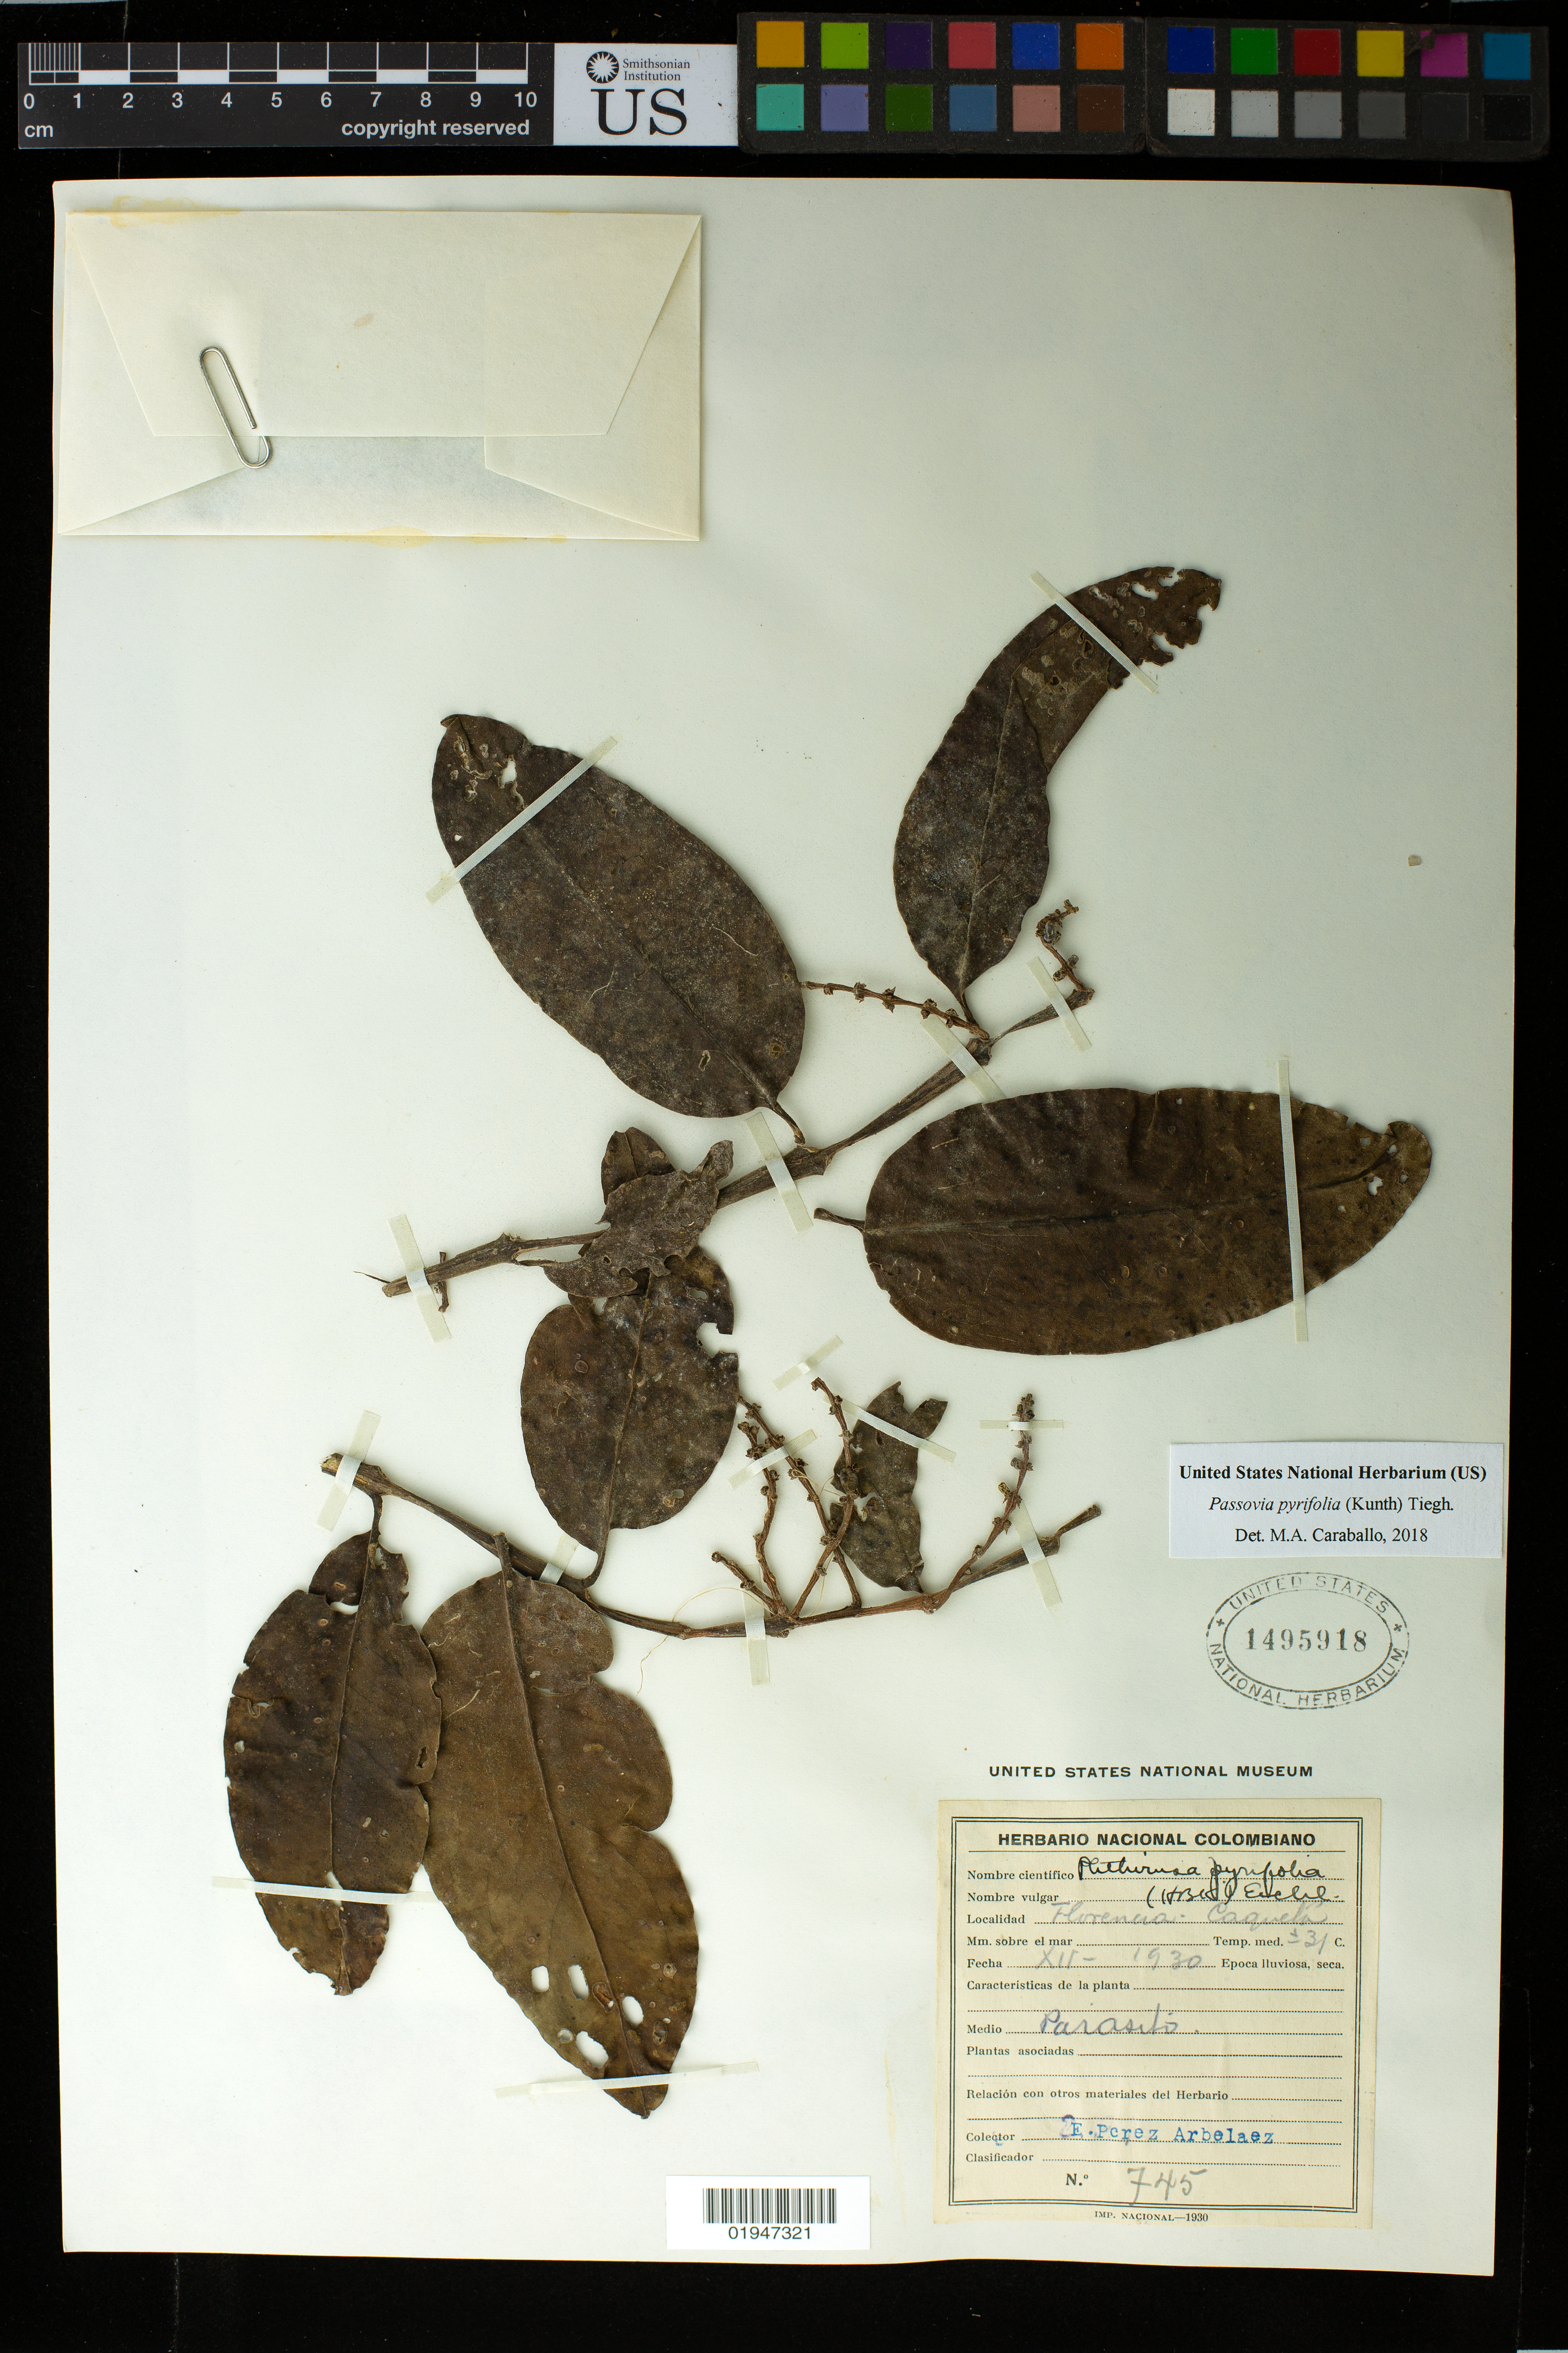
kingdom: Plantae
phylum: Tracheophyta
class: Magnoliopsida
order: Santalales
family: Loranthaceae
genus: Passovia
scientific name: Passovia pyrifolia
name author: (Kunth) Tiegh.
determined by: Caraballo-Ortiz, Marcos A., (MISS), University of Mississippi (UNITED STATES)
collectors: E. Pérez Arbeláez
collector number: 745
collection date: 1930-12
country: Colombia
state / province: Caquetá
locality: Florencia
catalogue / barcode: US 1495918